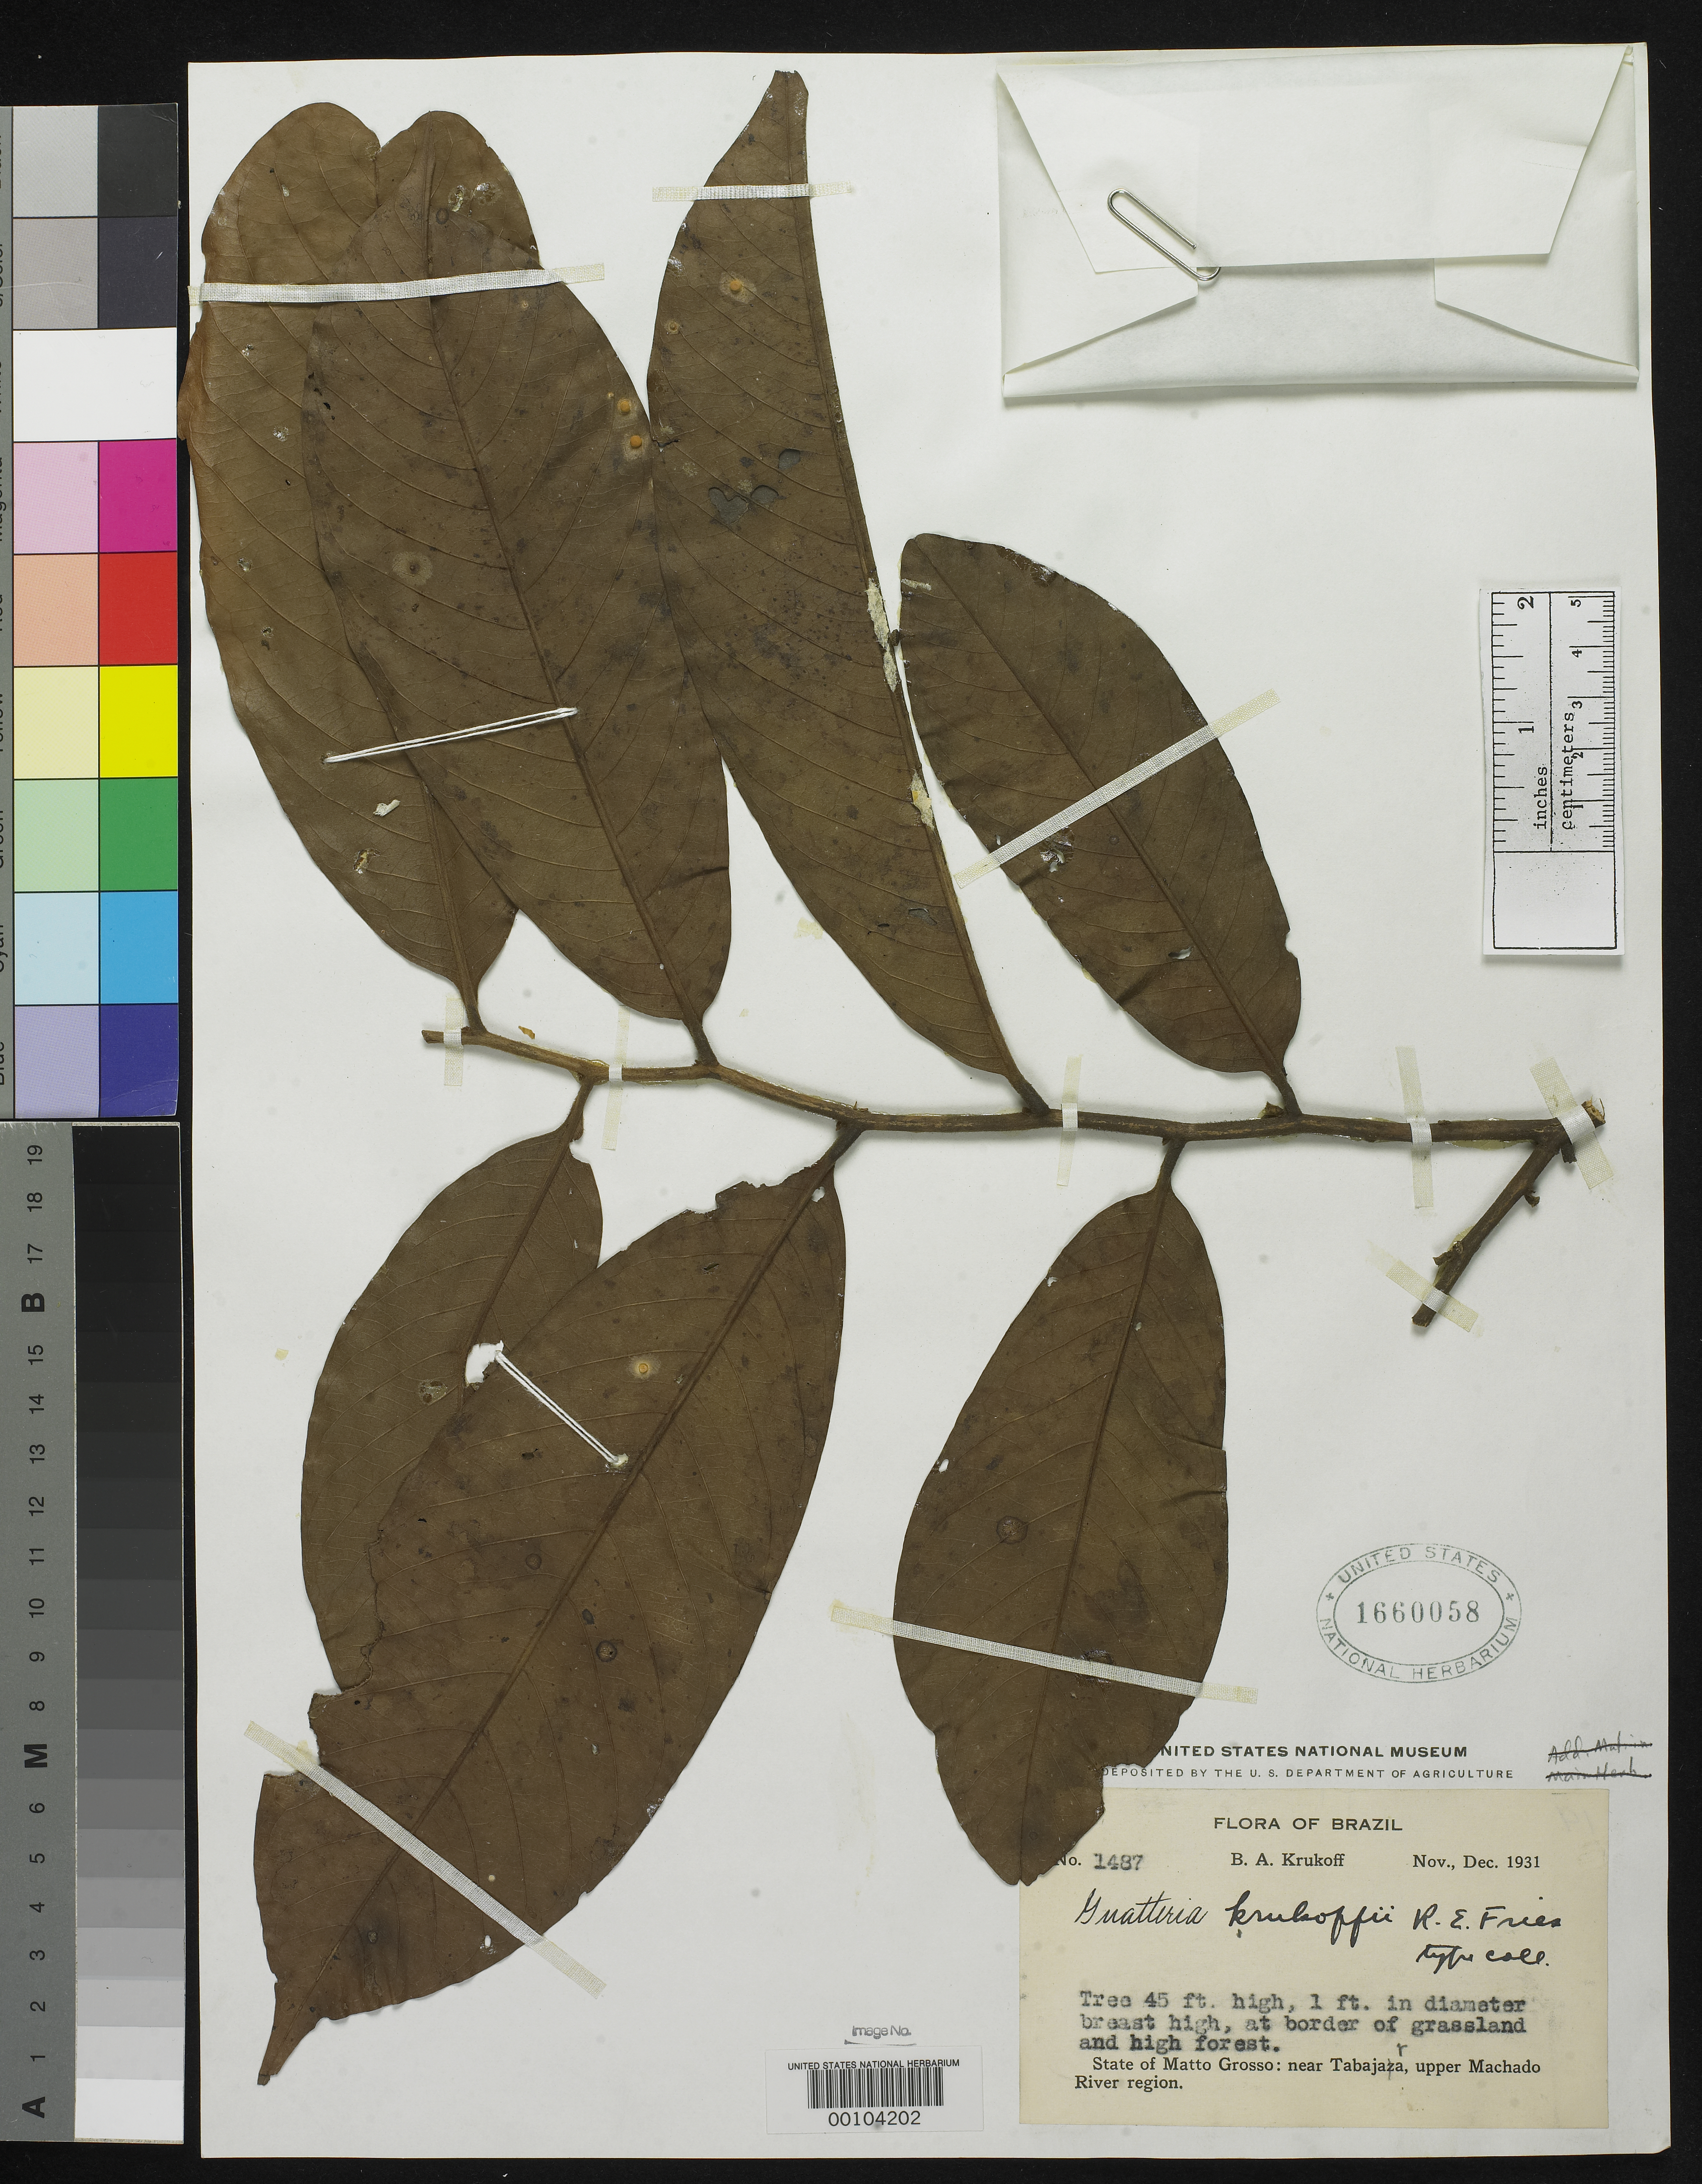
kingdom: Plantae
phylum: Tracheophyta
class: Magnoliopsida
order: Magnoliales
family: Annonaceae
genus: Guatteria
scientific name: Guatteria krukoffii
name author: R.E. Fr.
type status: Isotype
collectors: B. A. Krukoff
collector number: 1487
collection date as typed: Nov 1931 to -- Dec 1931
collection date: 1931-11/1931-12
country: Brazil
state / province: Mato Grosso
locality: Near Tabajara, upper Machado River region.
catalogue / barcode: US 1660058